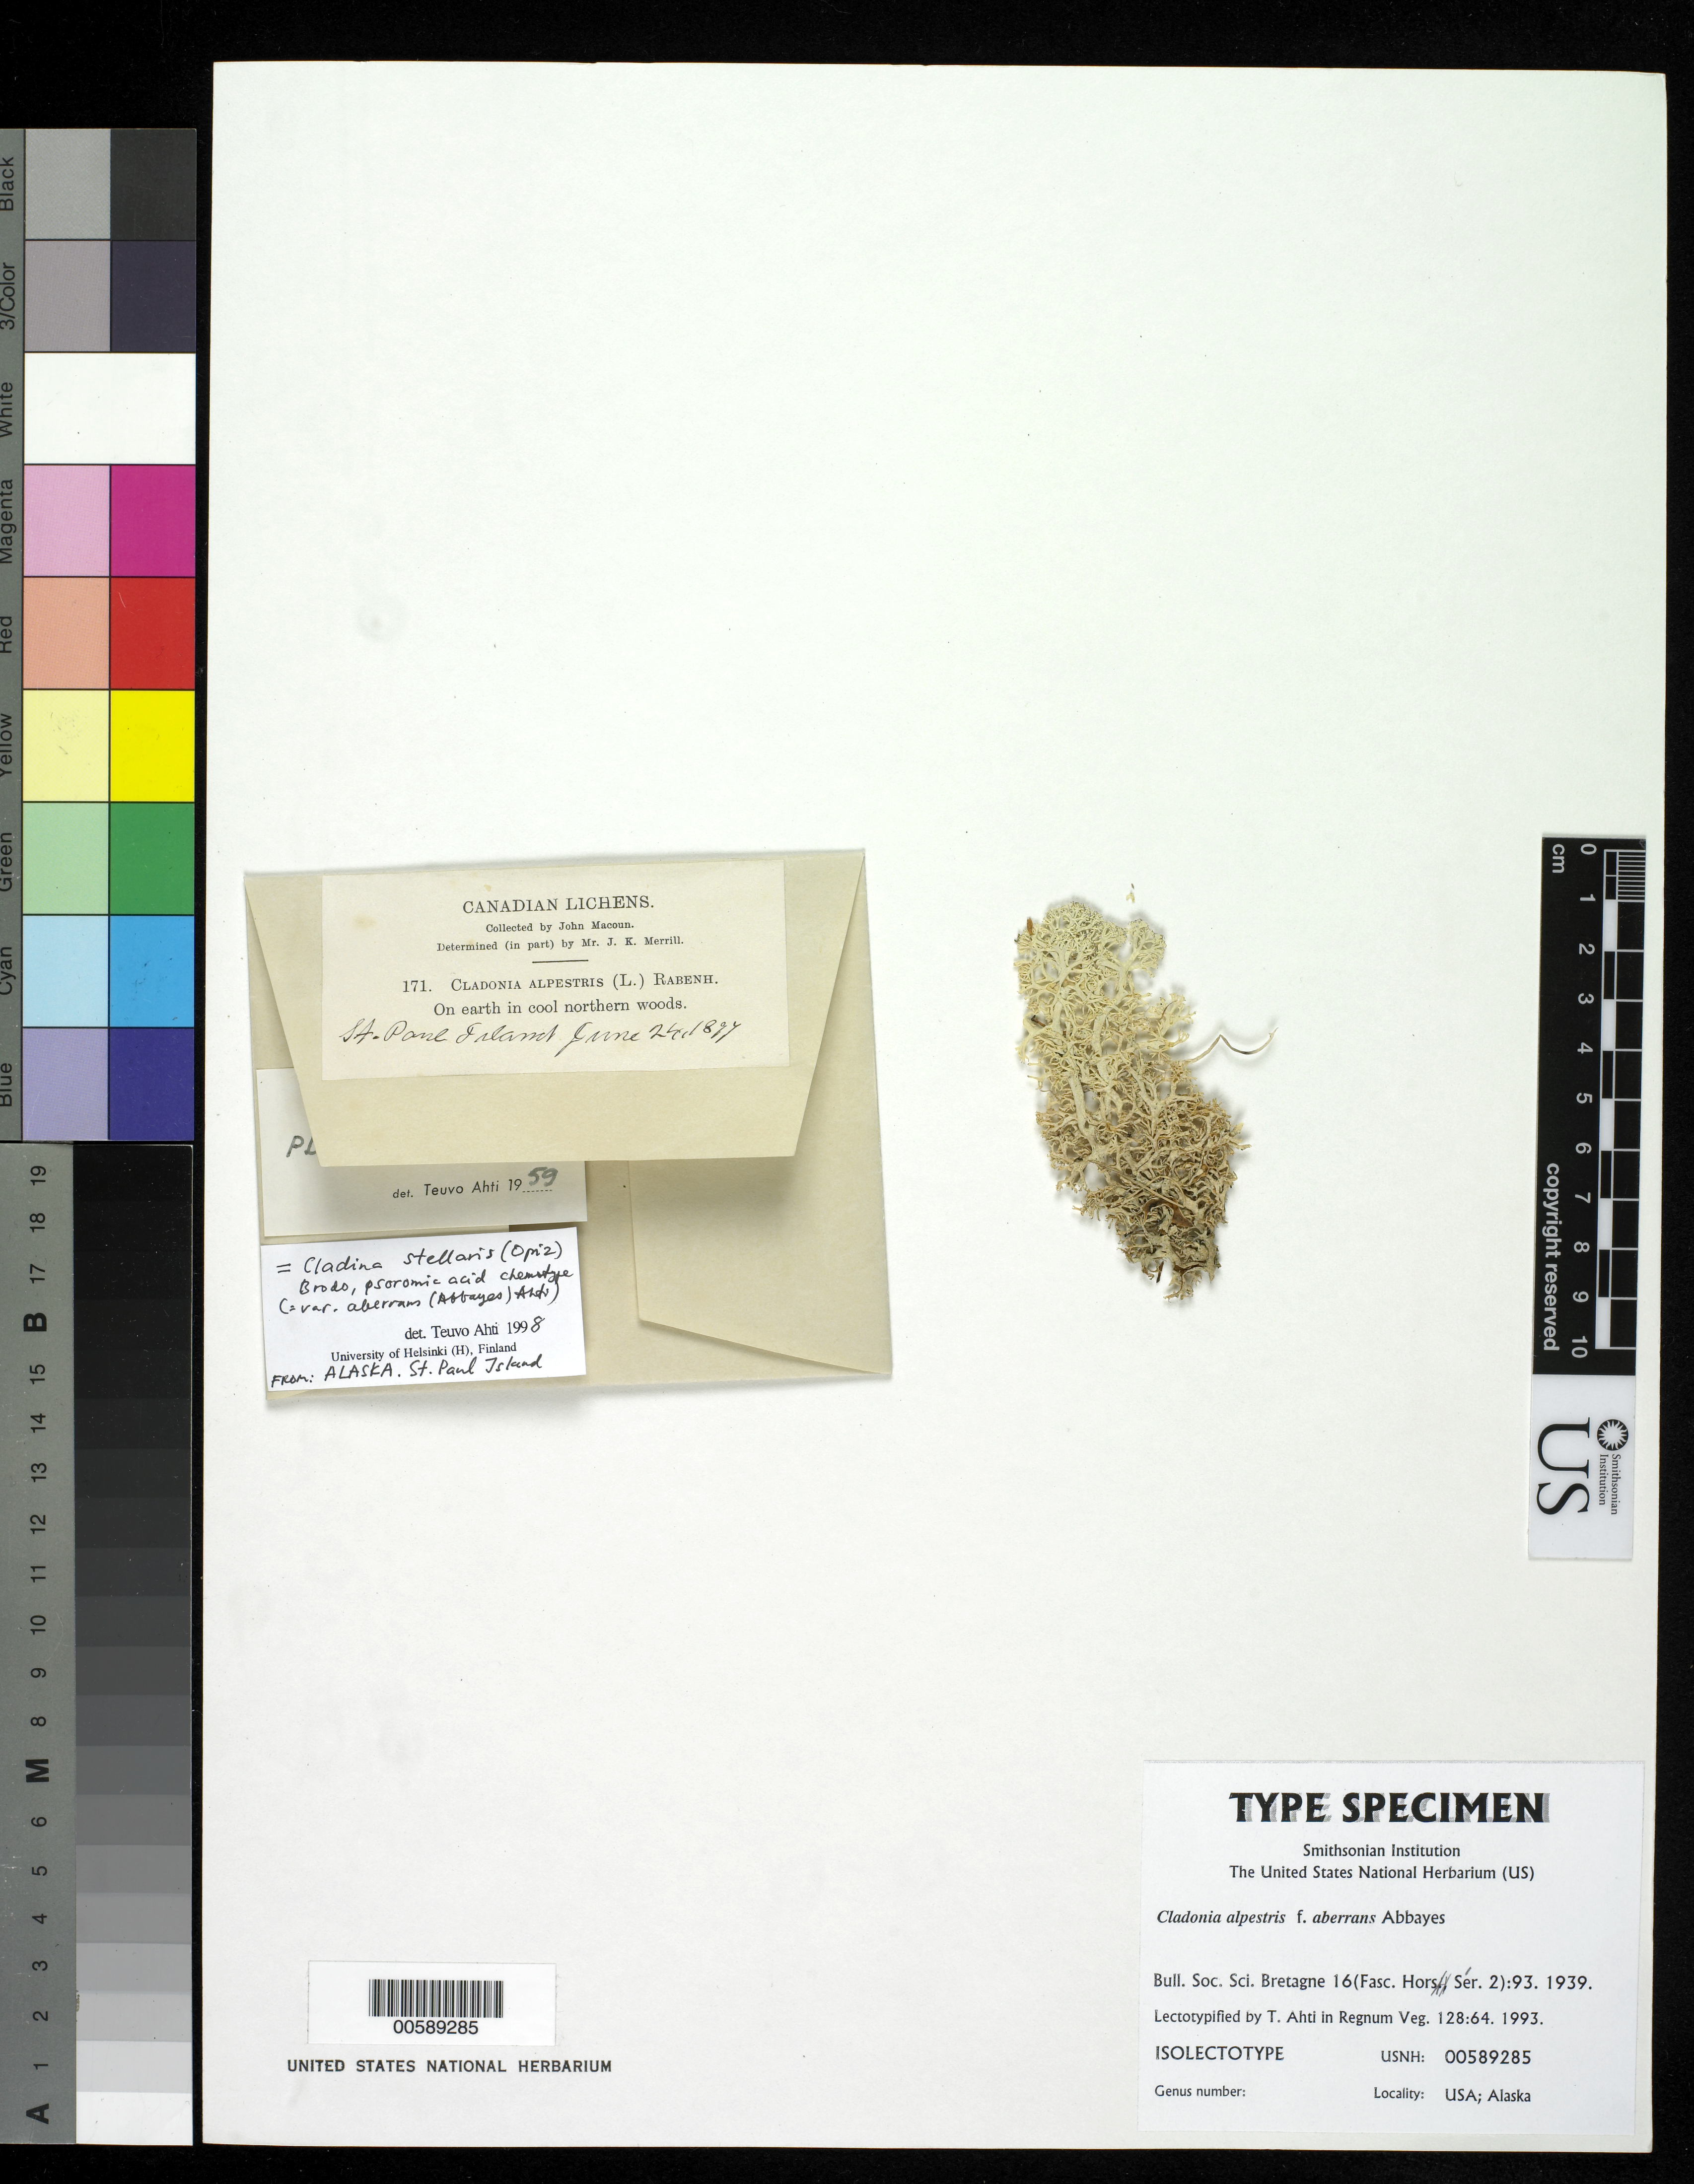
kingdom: Fungi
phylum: Ascomycota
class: Lecanoromycetes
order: Lecanorales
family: Cladoniaceae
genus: Cladonia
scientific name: Cladonia alpestris f. aberrans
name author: Abbayes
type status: Isolectotype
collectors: J. Macoun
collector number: Canad. Lich. 171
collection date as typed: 24 Jun 1897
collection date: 1897-06-24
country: United States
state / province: Alaska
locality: St. Paul Island.